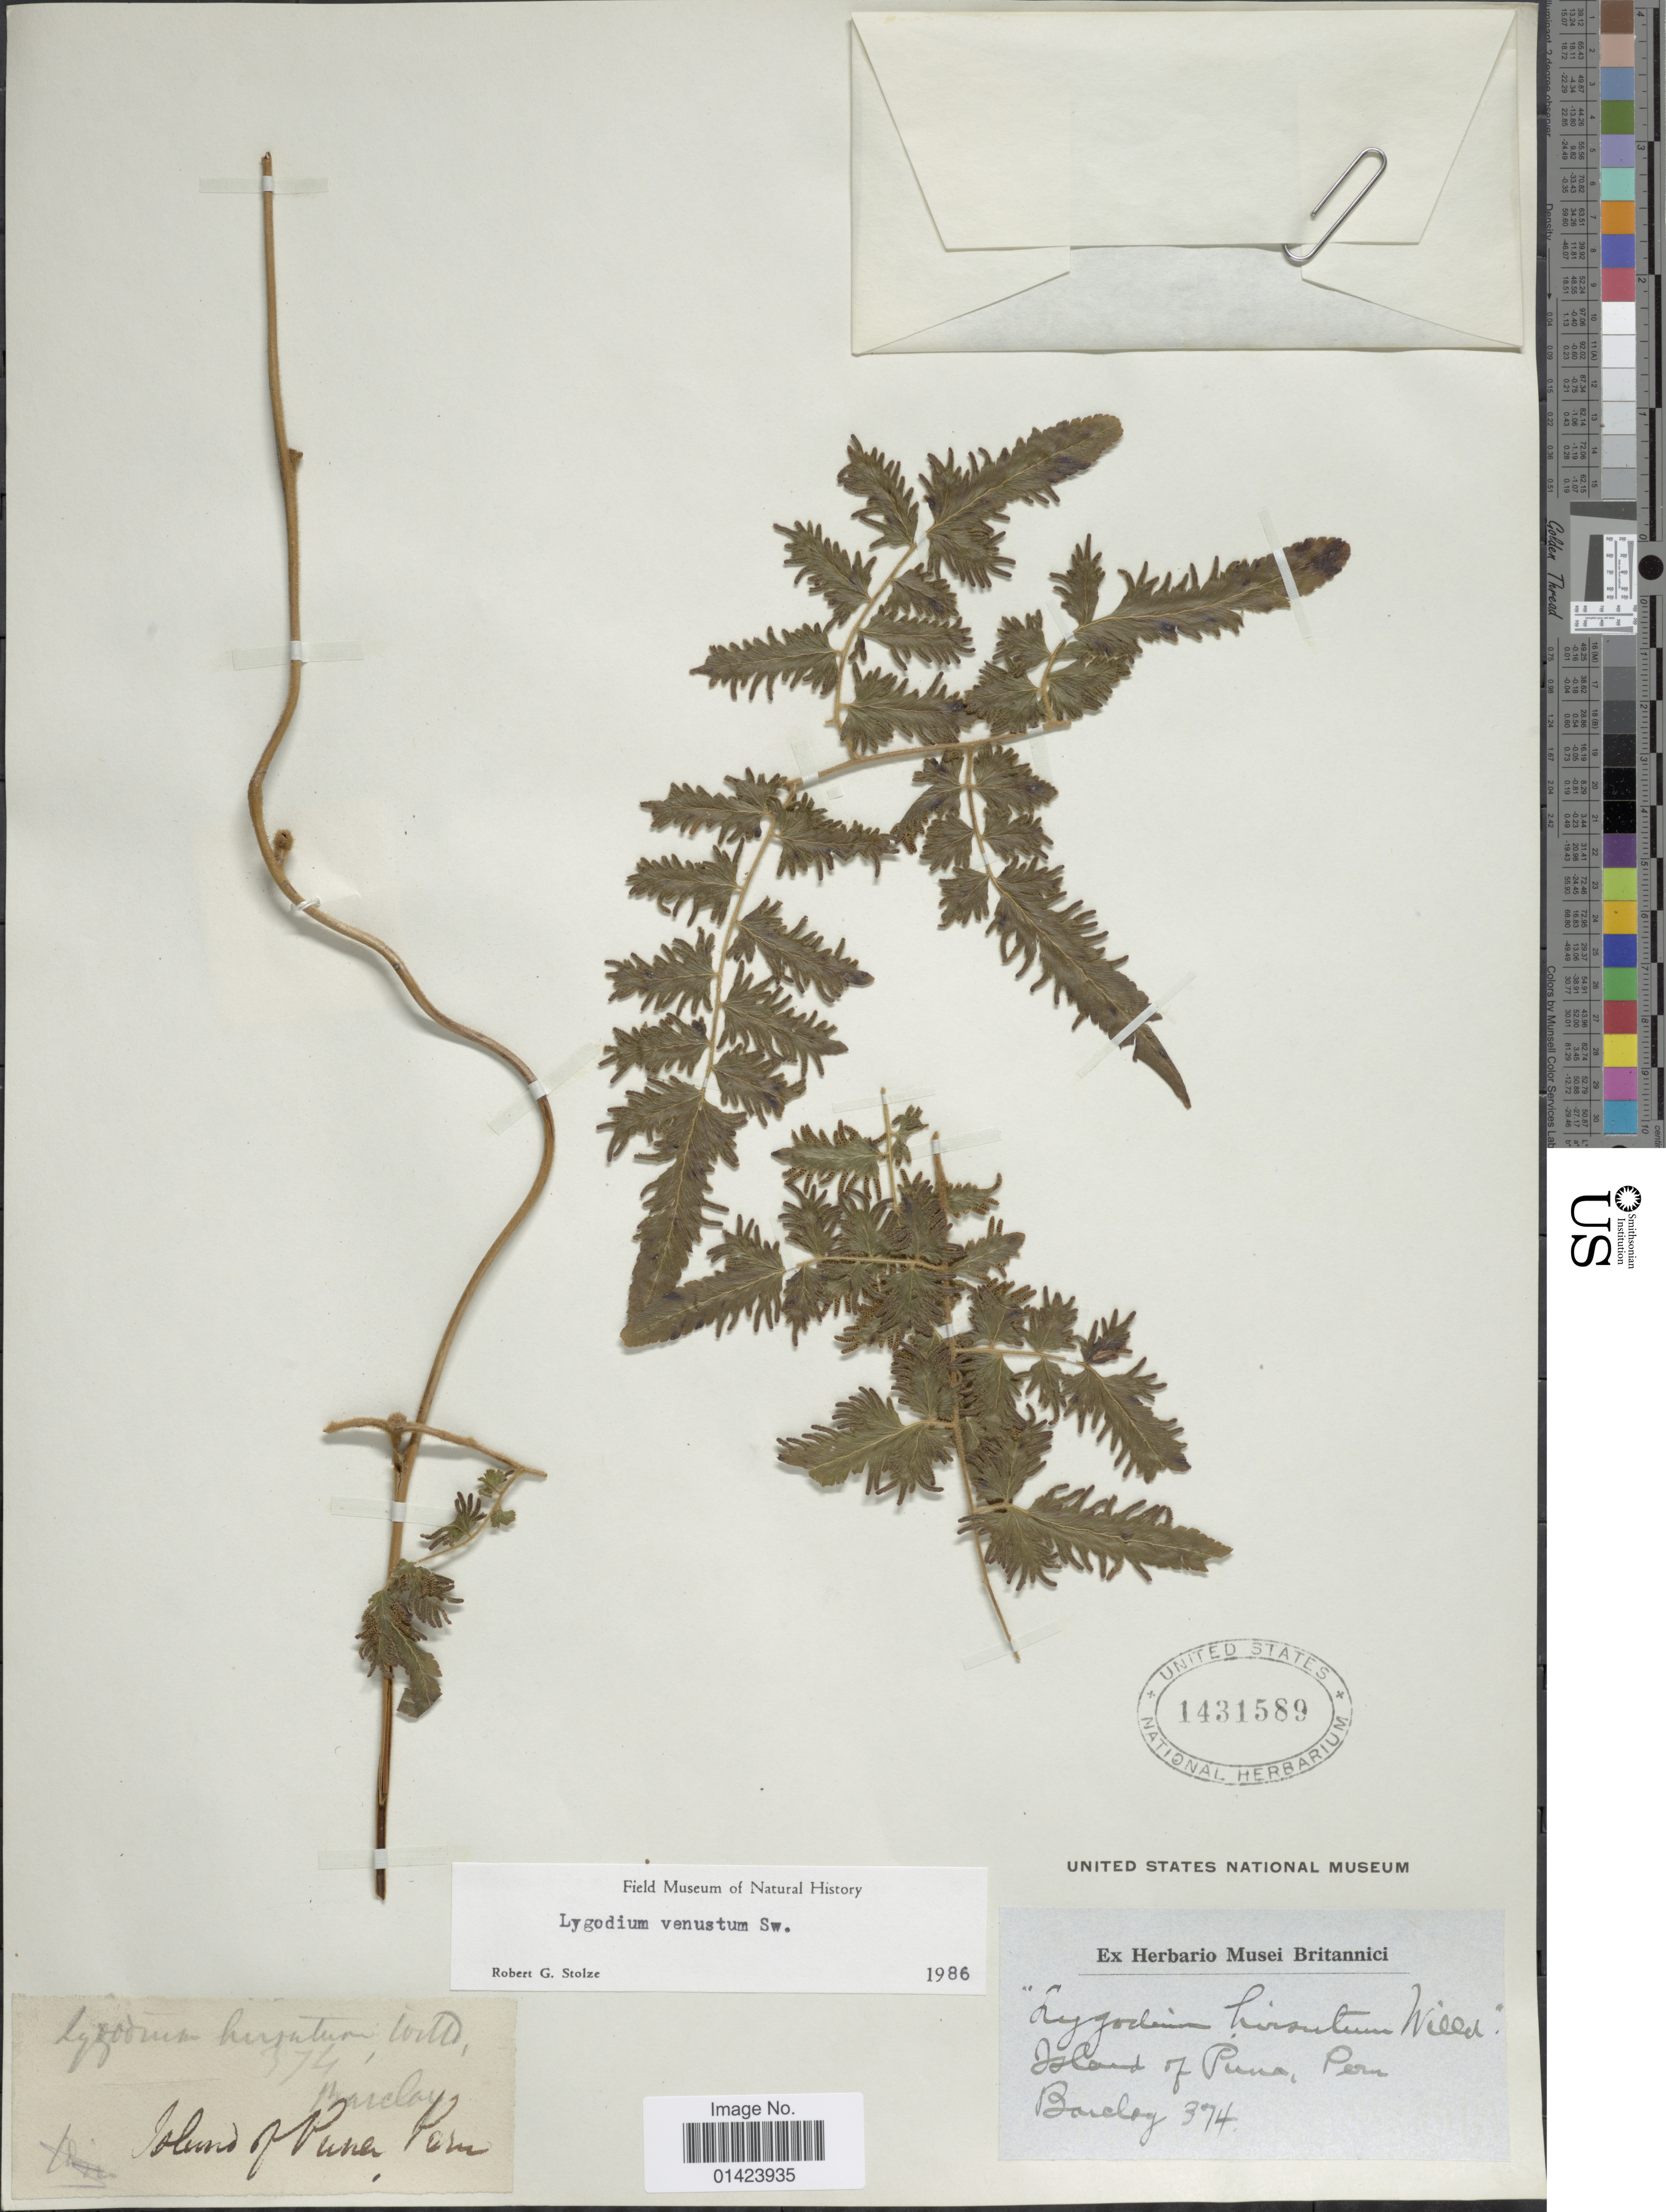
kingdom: Plantae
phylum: Tracheophyta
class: Polypodiopsida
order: Schizaeales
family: Lygodiaceae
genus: Lygodium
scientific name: Lygodium venustum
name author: Sw.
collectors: -- Barclay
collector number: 374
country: Ecuador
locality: Island of Puna, Peru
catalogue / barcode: US 1431589